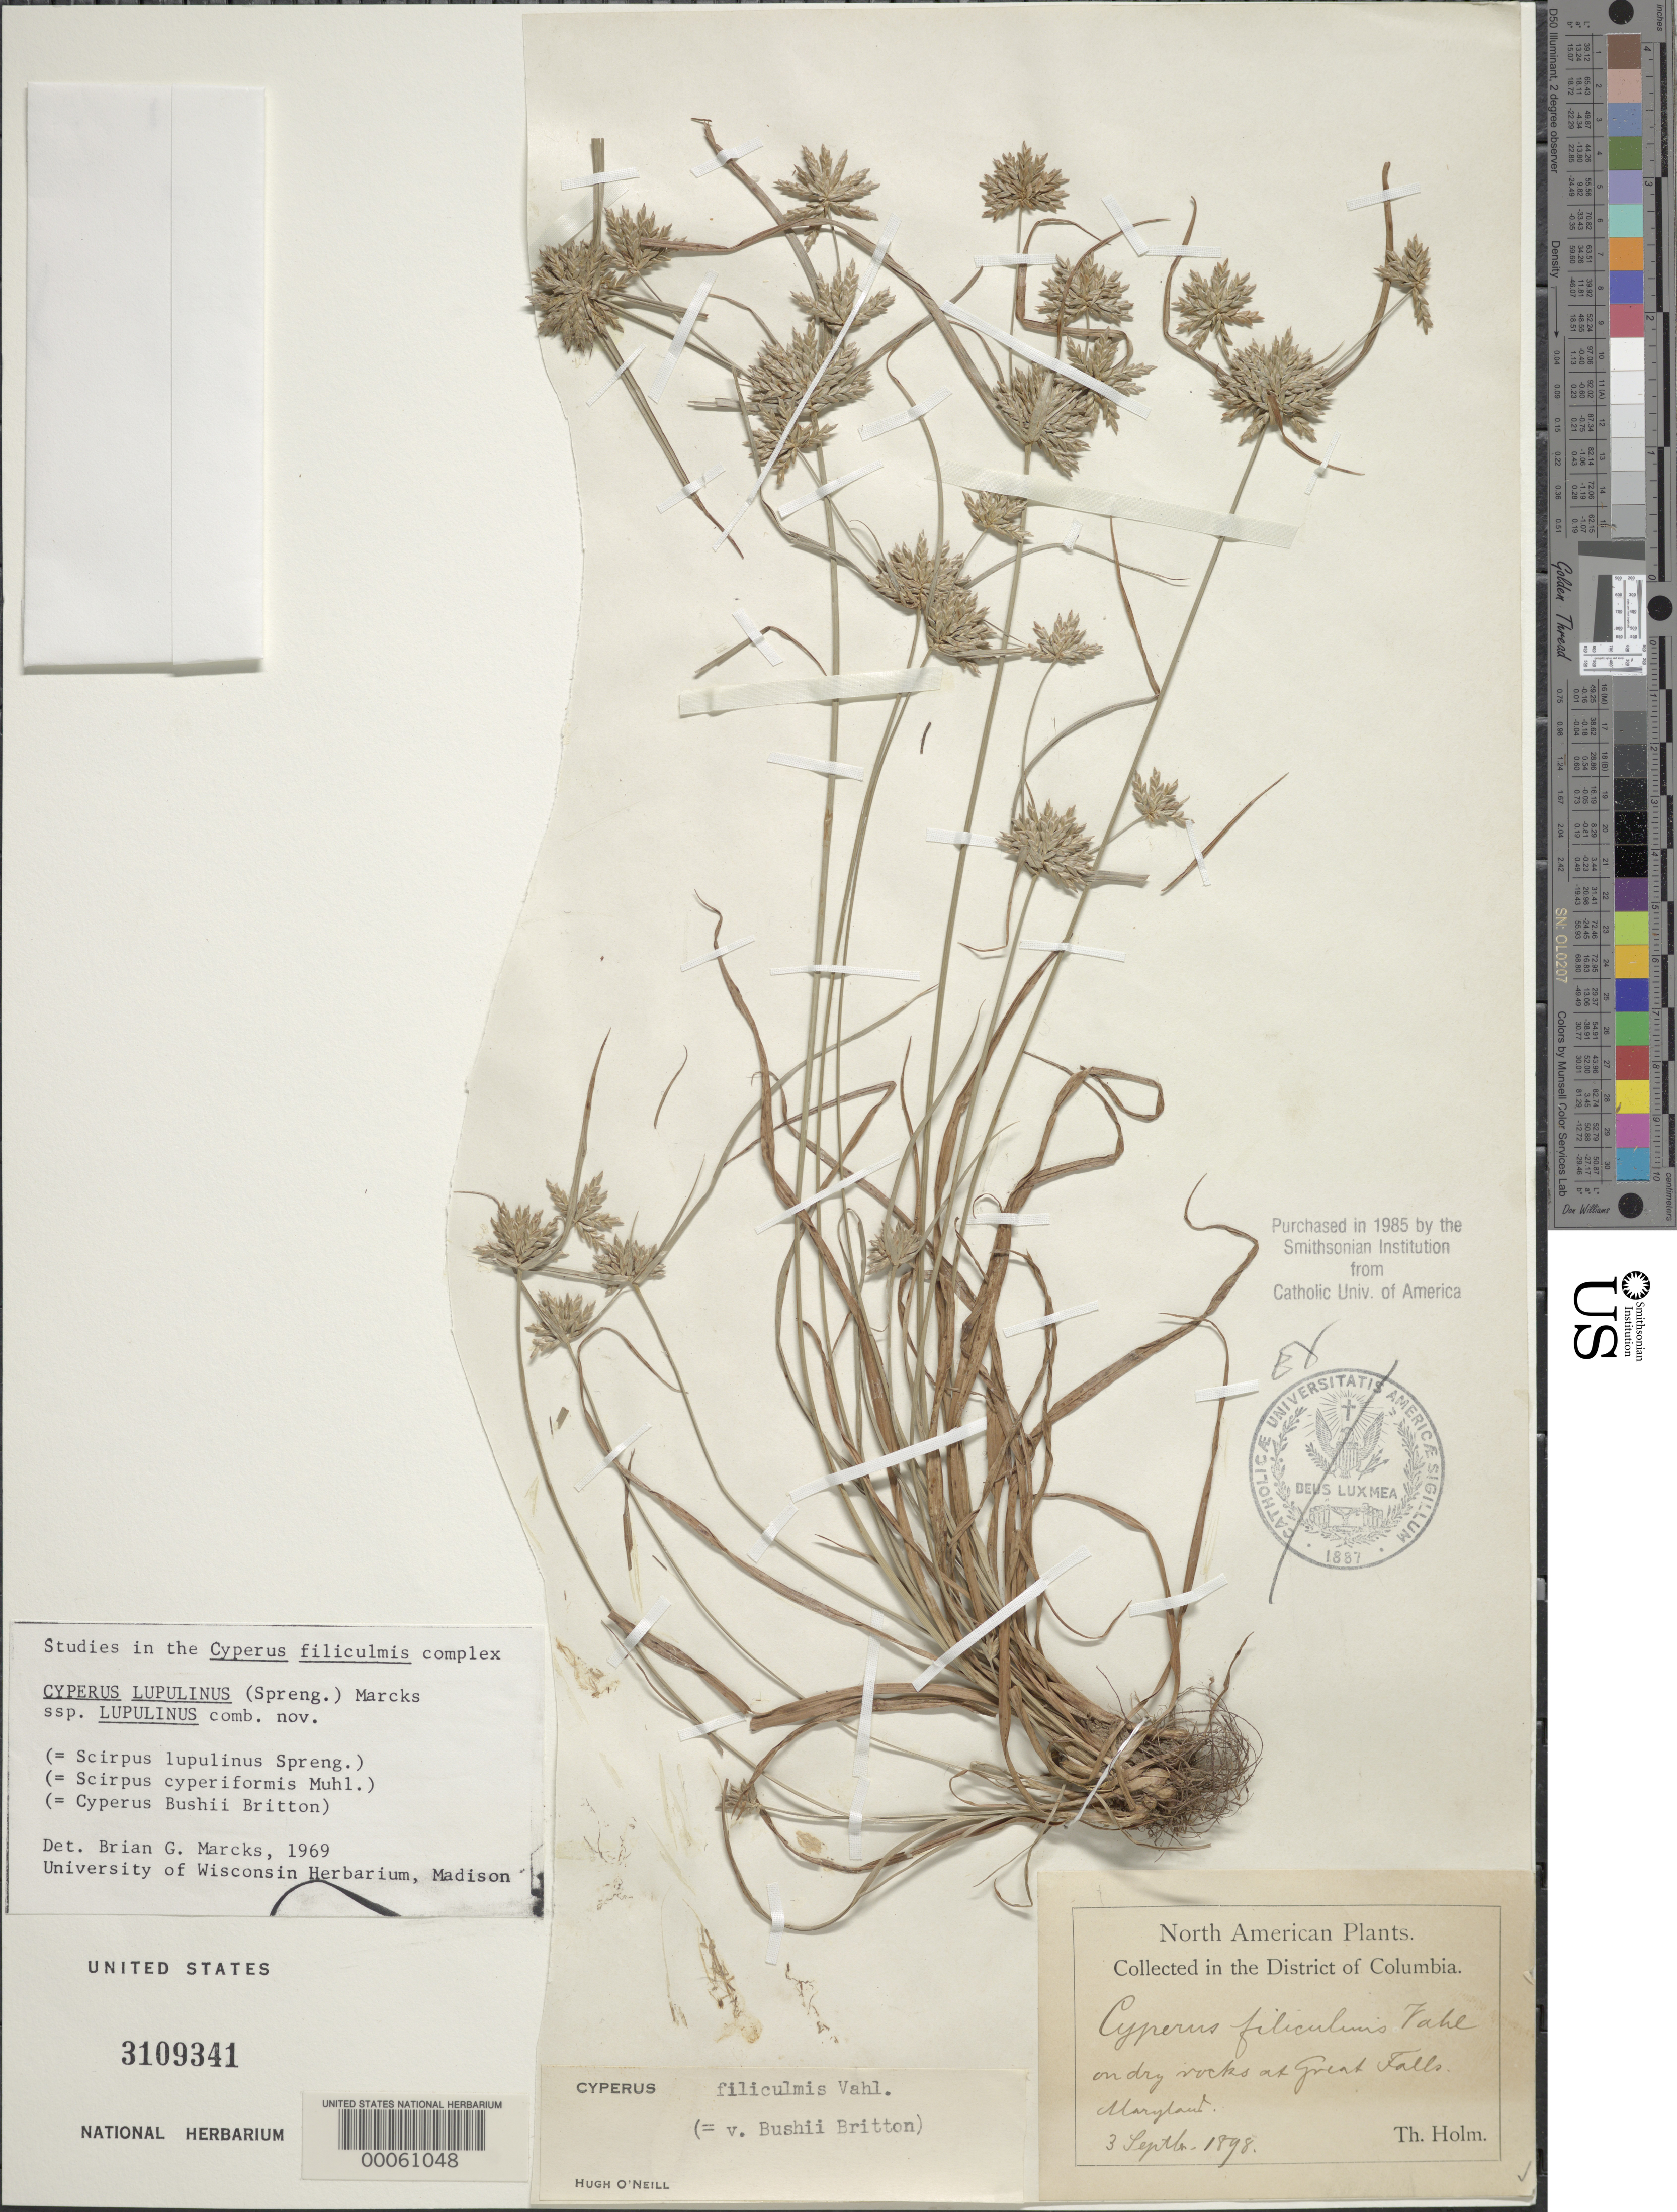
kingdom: Plantae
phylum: Tracheophyta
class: Liliopsida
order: Poales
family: Cyperaceae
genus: Cyperus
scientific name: Cyperus lupulinus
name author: (Spreng.) Marcks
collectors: T. Holm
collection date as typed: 03 Sep 1898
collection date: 1898-09-03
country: United States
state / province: Maryland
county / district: Montgomery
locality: Great Falls C. & O. Canal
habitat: On dry rock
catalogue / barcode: US 3109341